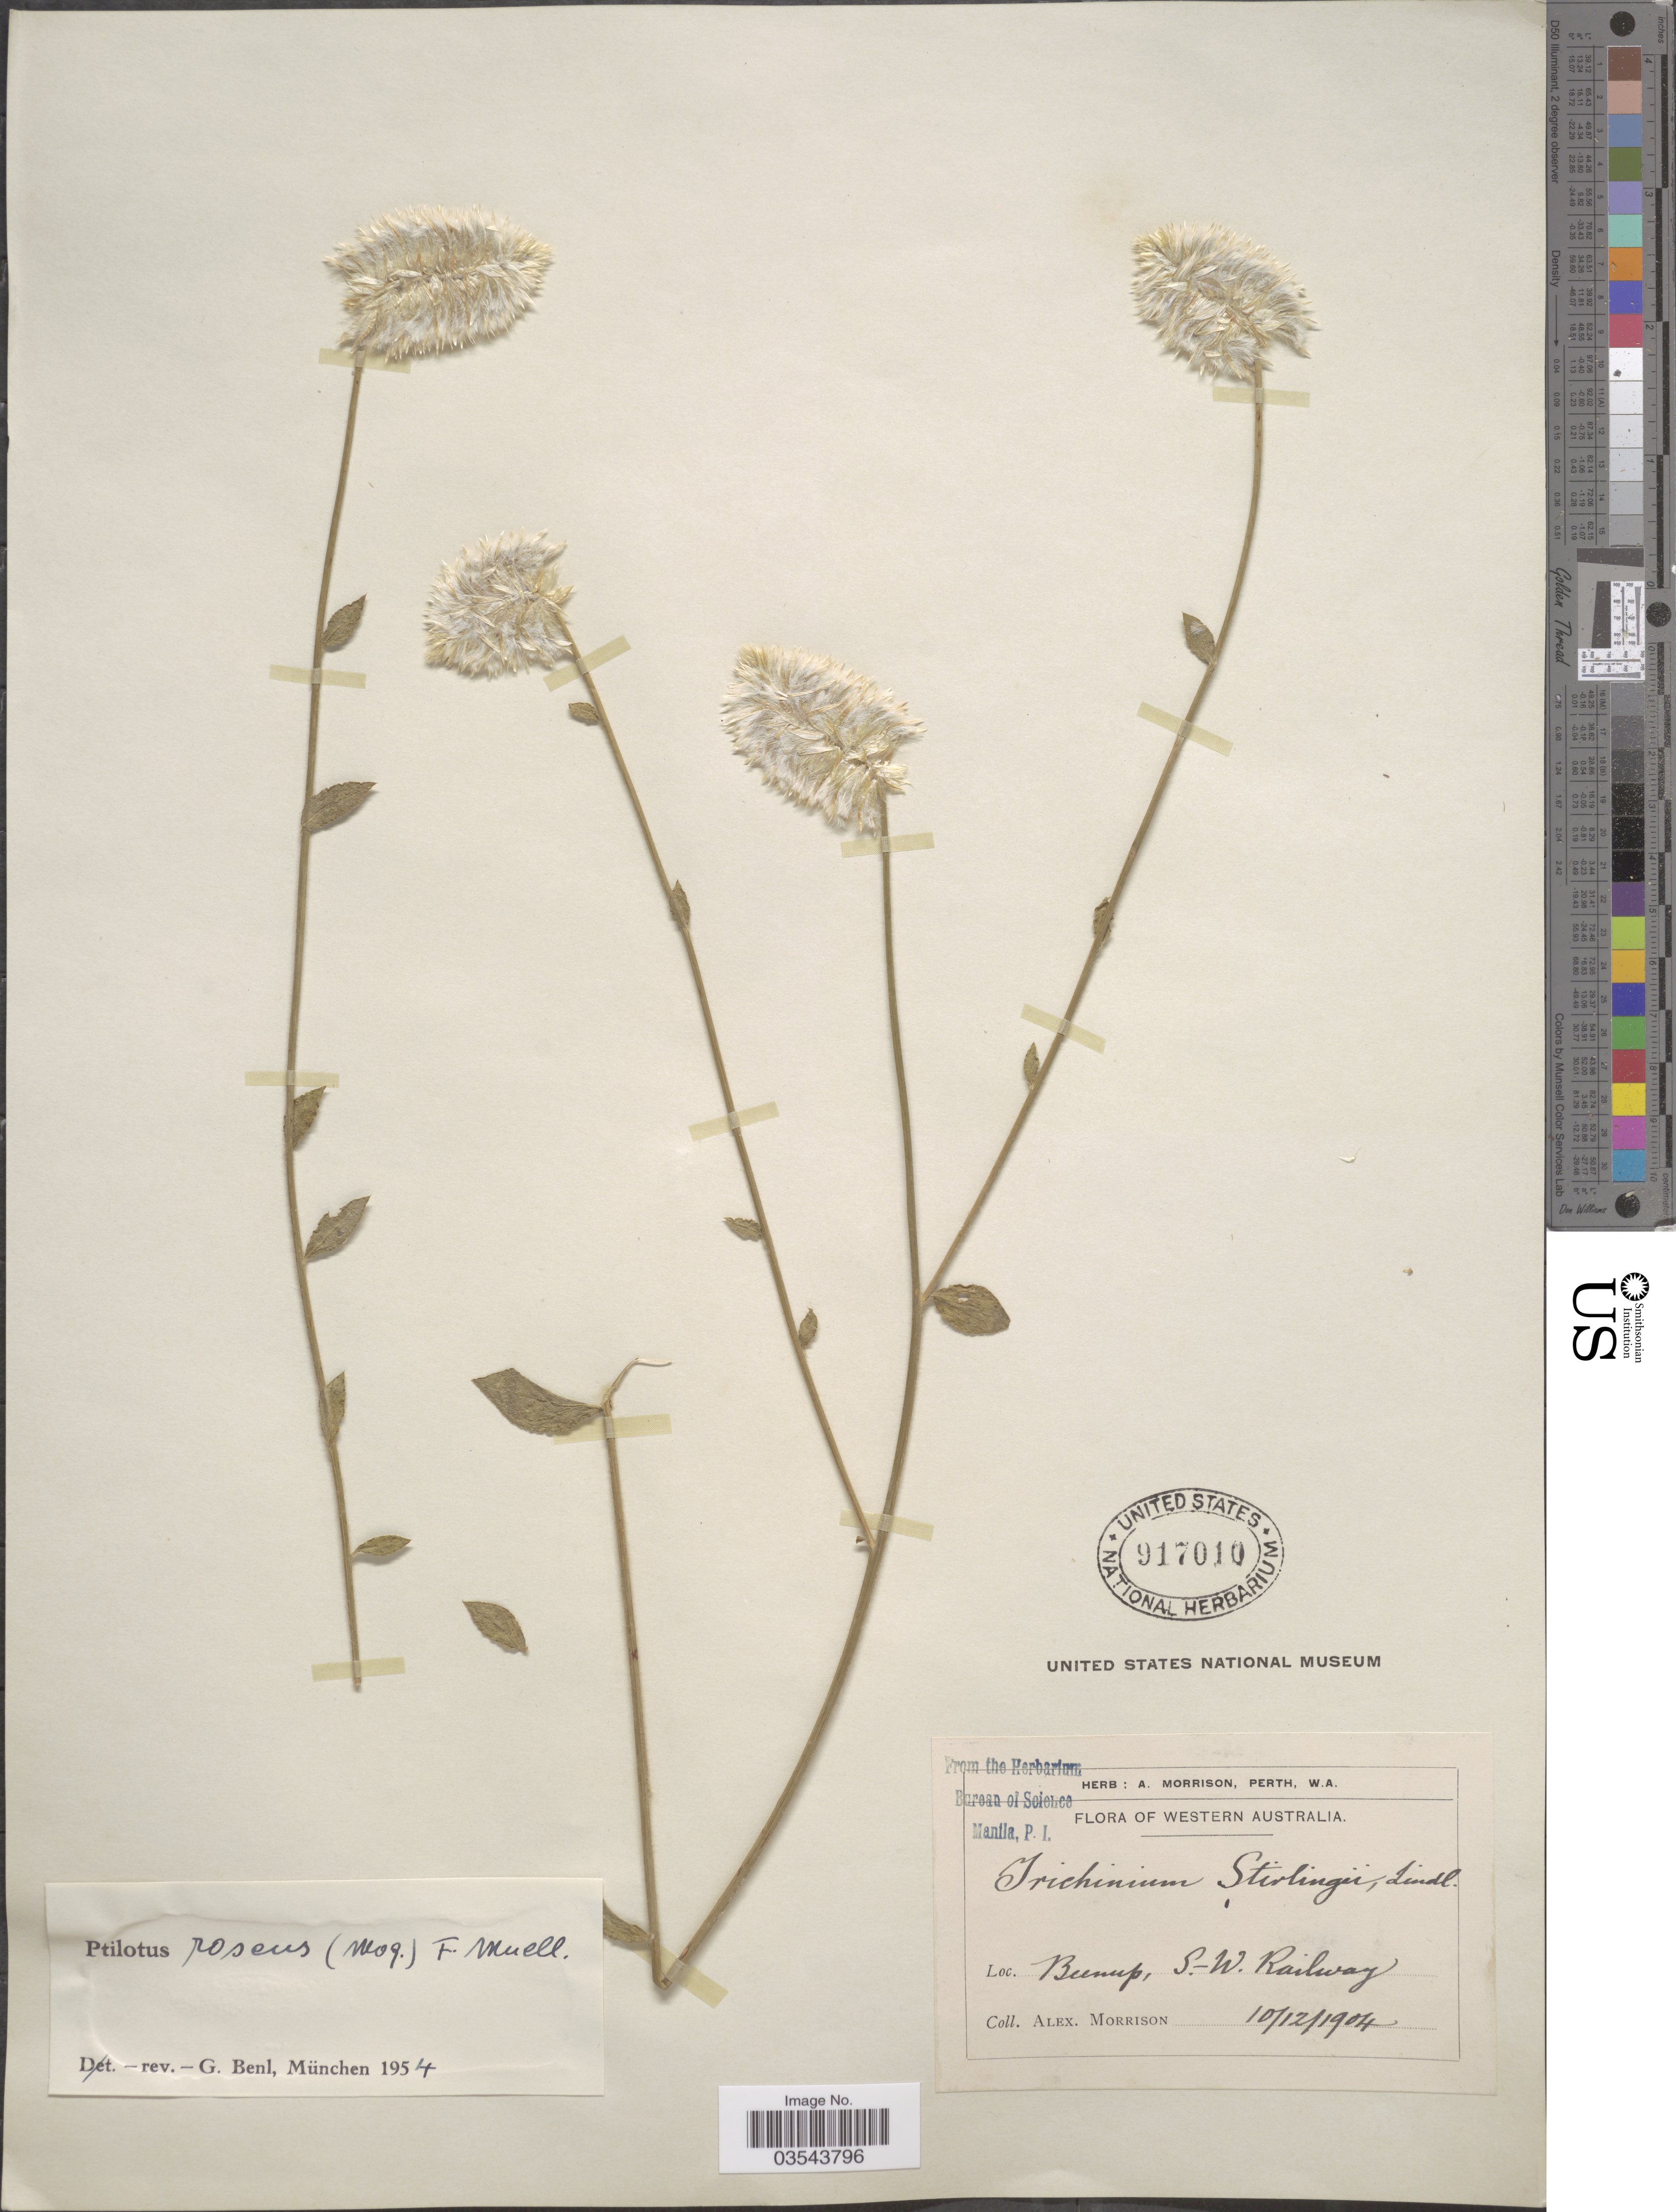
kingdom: Plantae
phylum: Tracheophyta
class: Magnoliopsida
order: Caryophyllales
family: Amaranthaceae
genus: Ptilotus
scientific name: Ptilotus roseus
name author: F. Muell.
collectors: A. Morrison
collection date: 1904-12-10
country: Australia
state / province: Western Australia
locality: Beenup, S.-W. Railway.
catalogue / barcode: US 917010